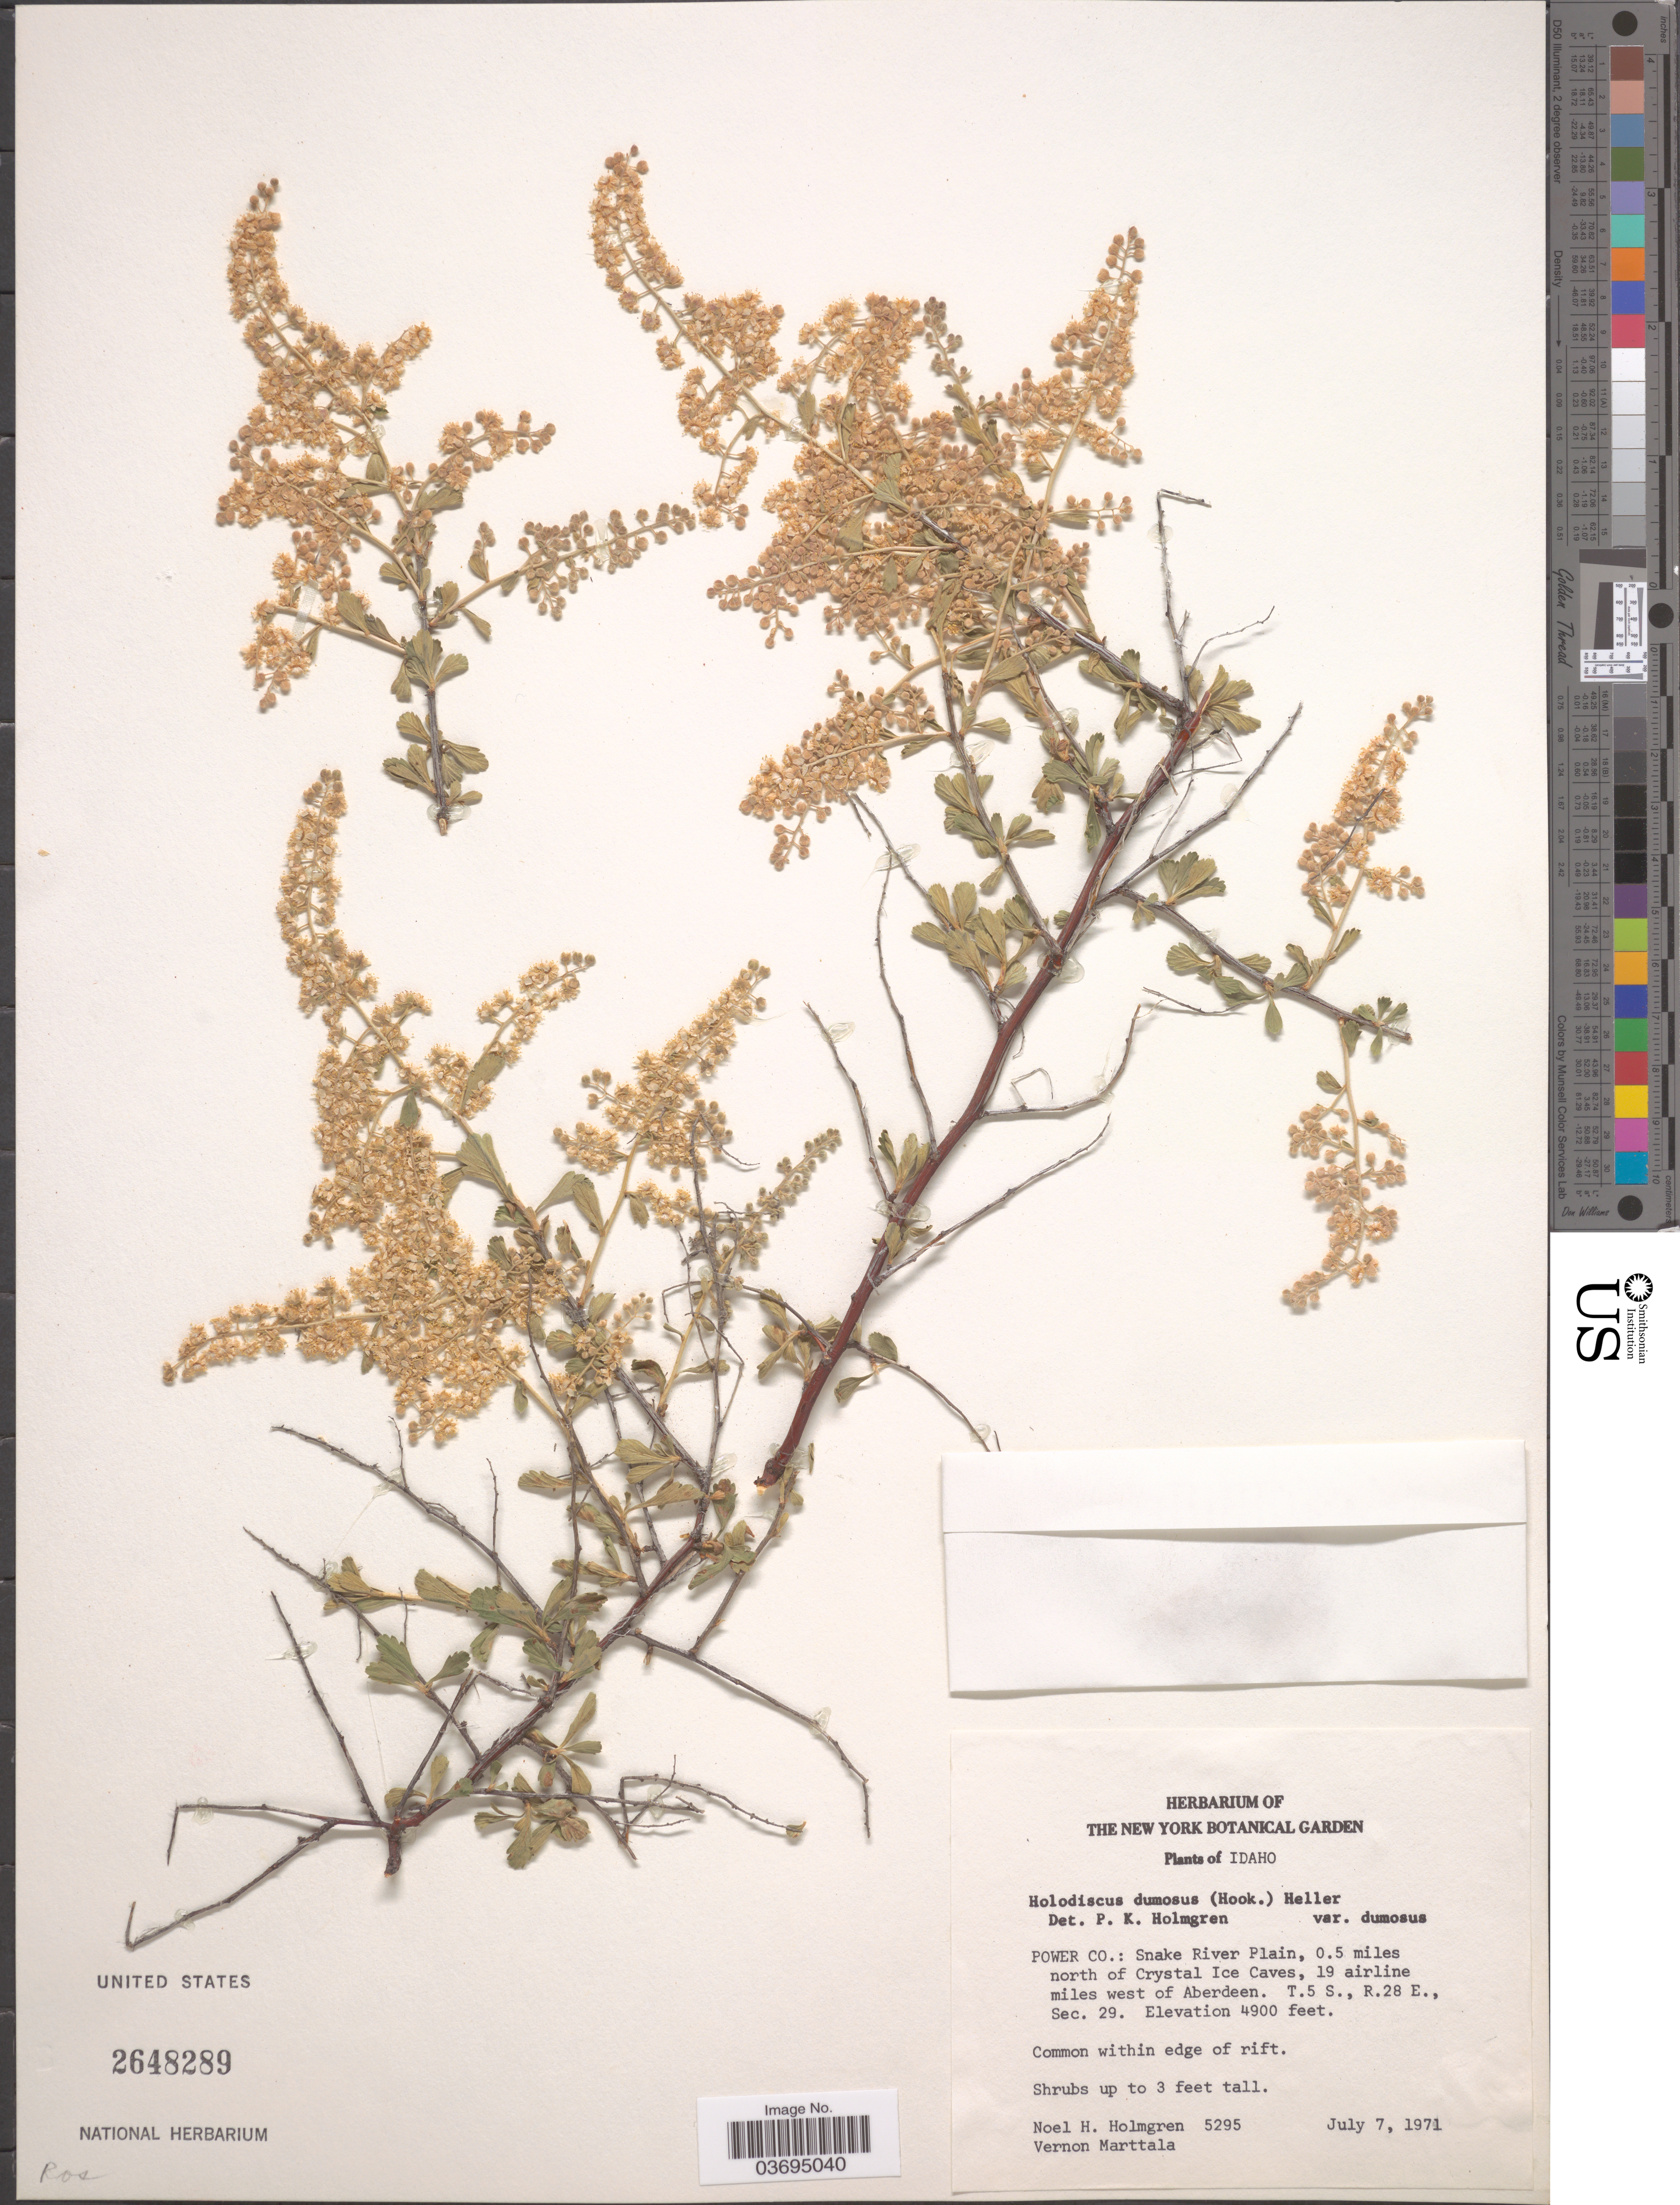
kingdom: Plantae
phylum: Tracheophyta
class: Magnoliopsida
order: Rosales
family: Rosaceae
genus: Holodiscus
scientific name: Holodiscus discolor var. microphyllus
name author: (Rydb.) Jeps.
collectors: N. H. Holmgren & V. Marttala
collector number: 5295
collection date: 1971-07-07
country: United States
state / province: Idaho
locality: Power Co.: Snake River Plain, 0.5 miles north of Crystal Ice Caves, 19 airline miles west of Aberdeen. T.5 S., R.28 E., Sec. 29.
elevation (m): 1494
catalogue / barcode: US 2648289